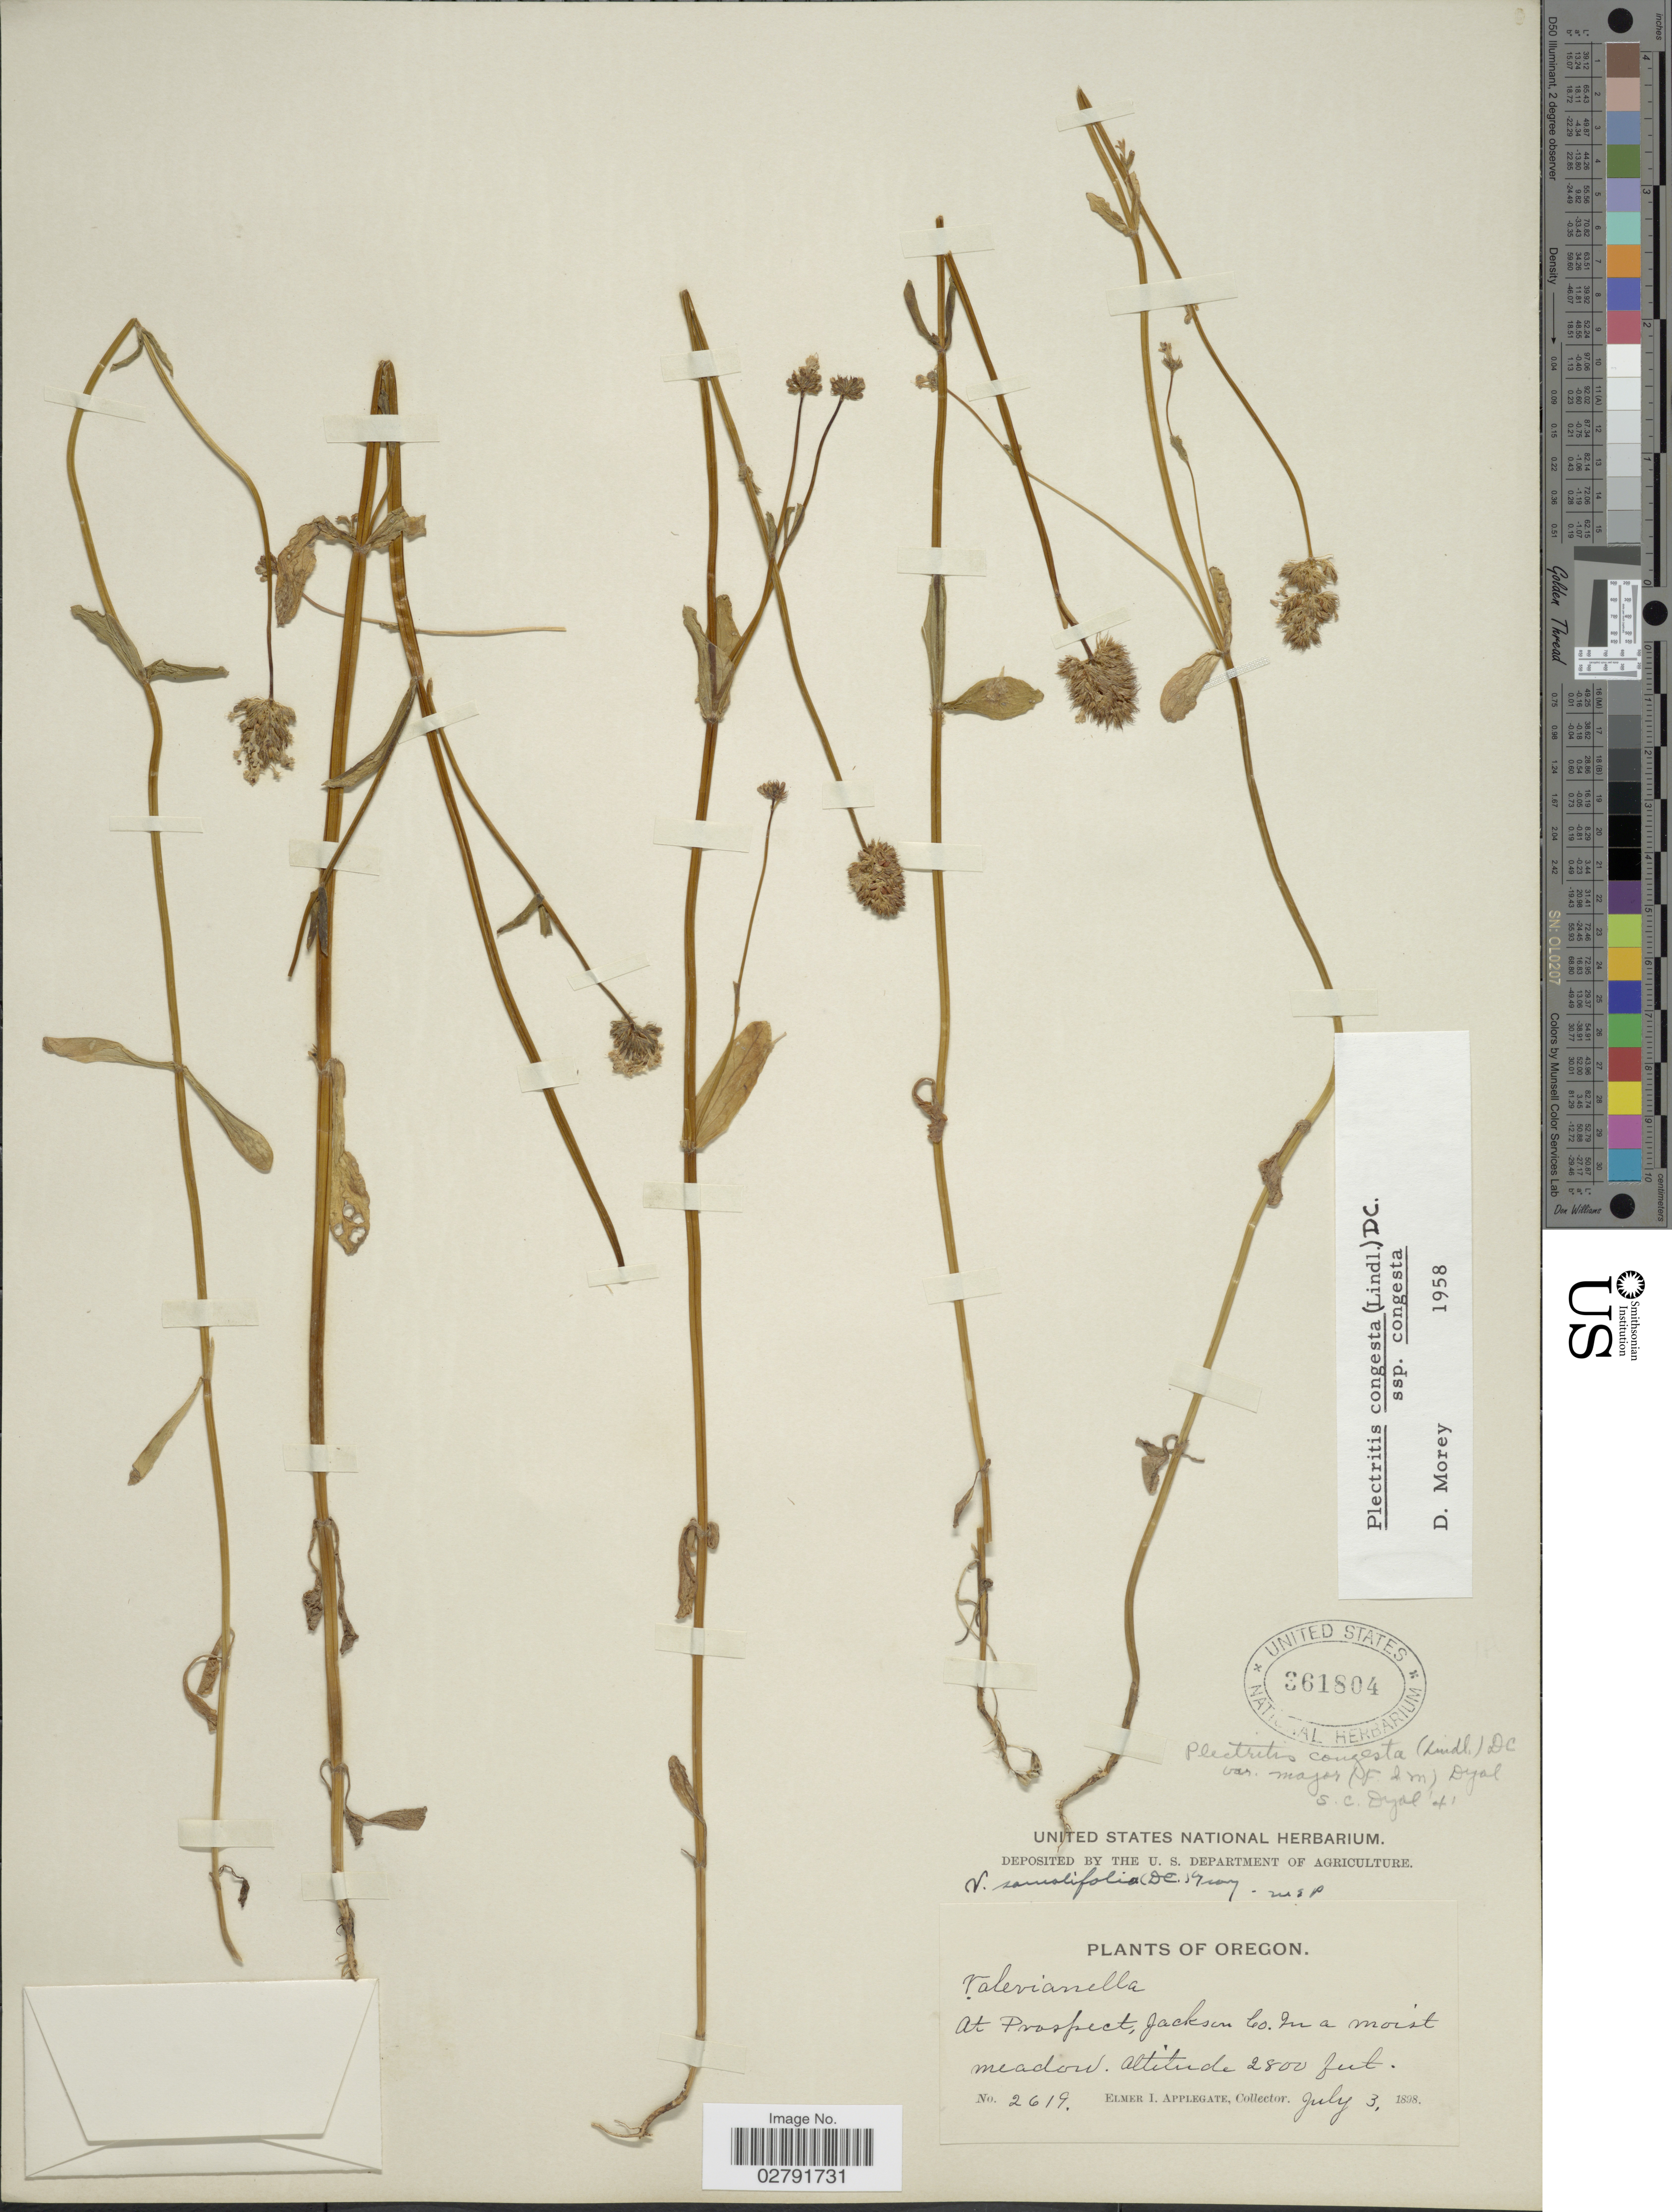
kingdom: Plantae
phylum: Tracheophyta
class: Magnoliopsida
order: Dipsacales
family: Caprifoliaceae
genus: Plectritis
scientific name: Plectritis congesta subsp. congesta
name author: (Lindl.) DC.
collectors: E. I. Applegate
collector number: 2619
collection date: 1898-07-03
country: United States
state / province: Oregon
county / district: Jackson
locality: At Prospect, Jackson Co.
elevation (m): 853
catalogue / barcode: US 361804